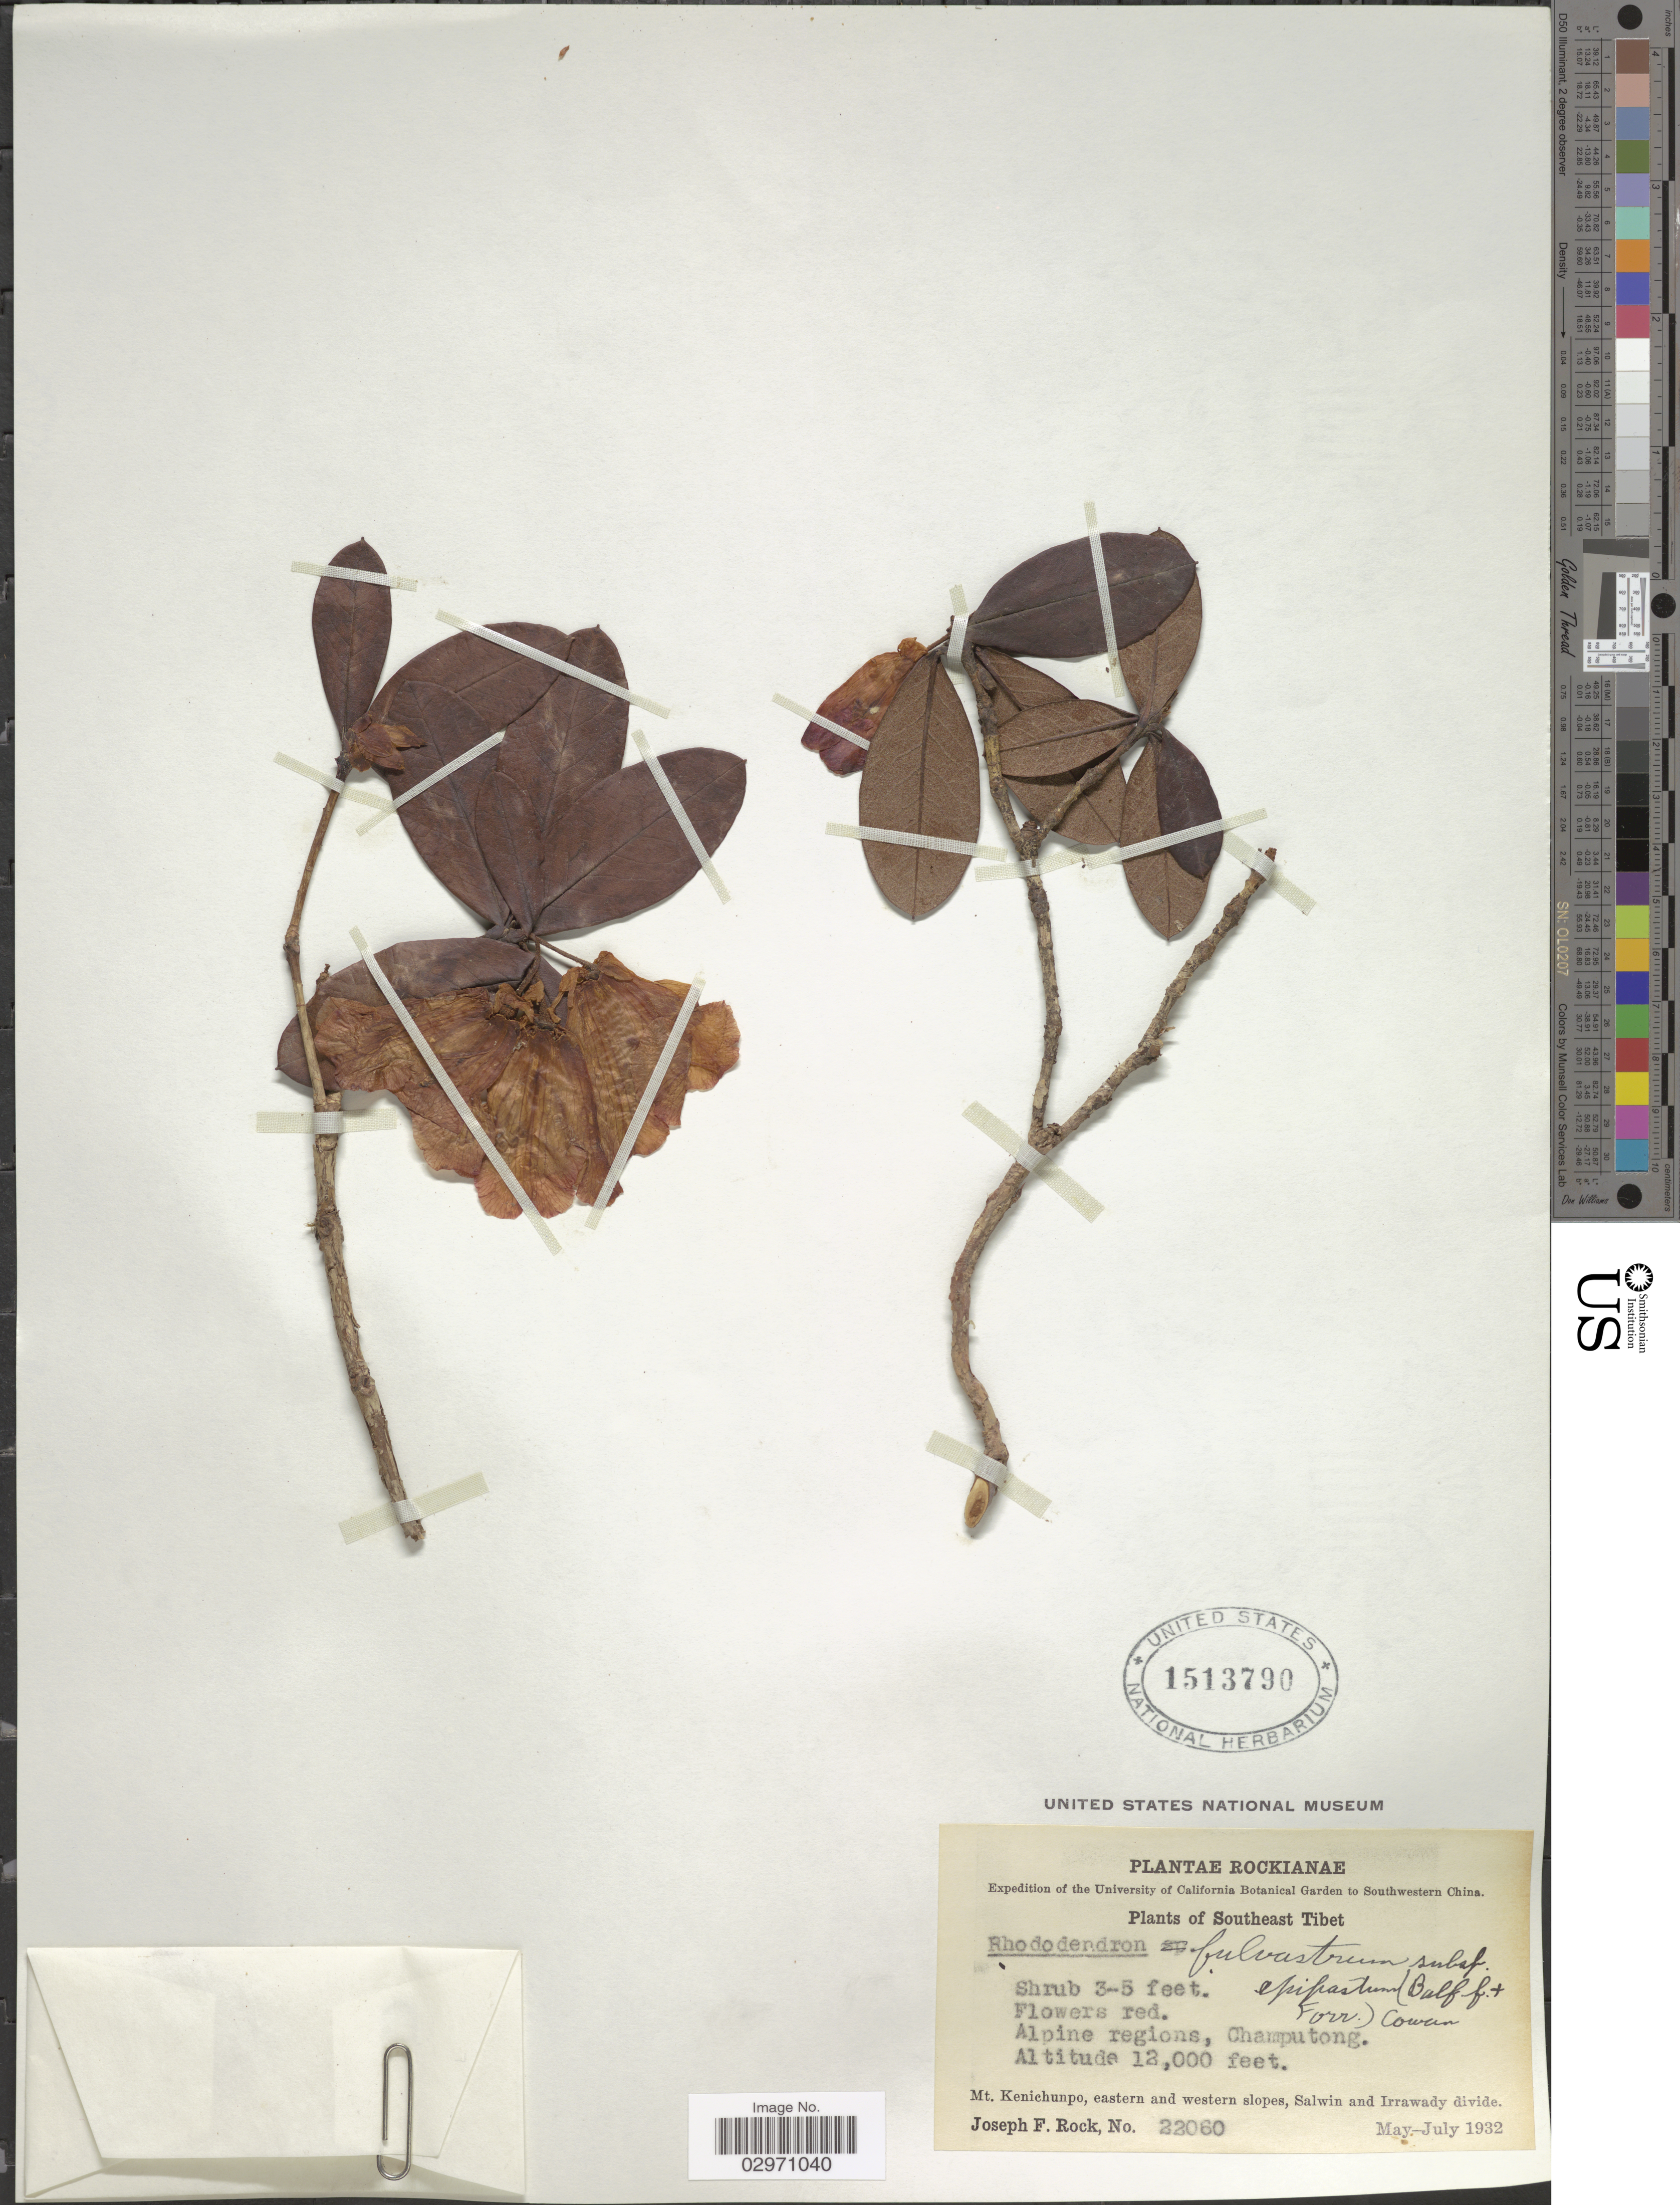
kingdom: Plantae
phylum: Tracheophyta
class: Magnoliopsida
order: Ericales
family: Ericaceae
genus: Rhododendron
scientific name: Rhododendron fulvastrum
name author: Balf. f. & Forrest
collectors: J. F. Rock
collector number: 22060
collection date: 1932-05/1932-07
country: China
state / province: Xizang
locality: Southwestern China. Southeast Tibet. Alpine regions, Champutong. Mt. Kenichunpo, eastern and western slopes, Salwin and Irrawady divide.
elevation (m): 3658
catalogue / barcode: US 1513790